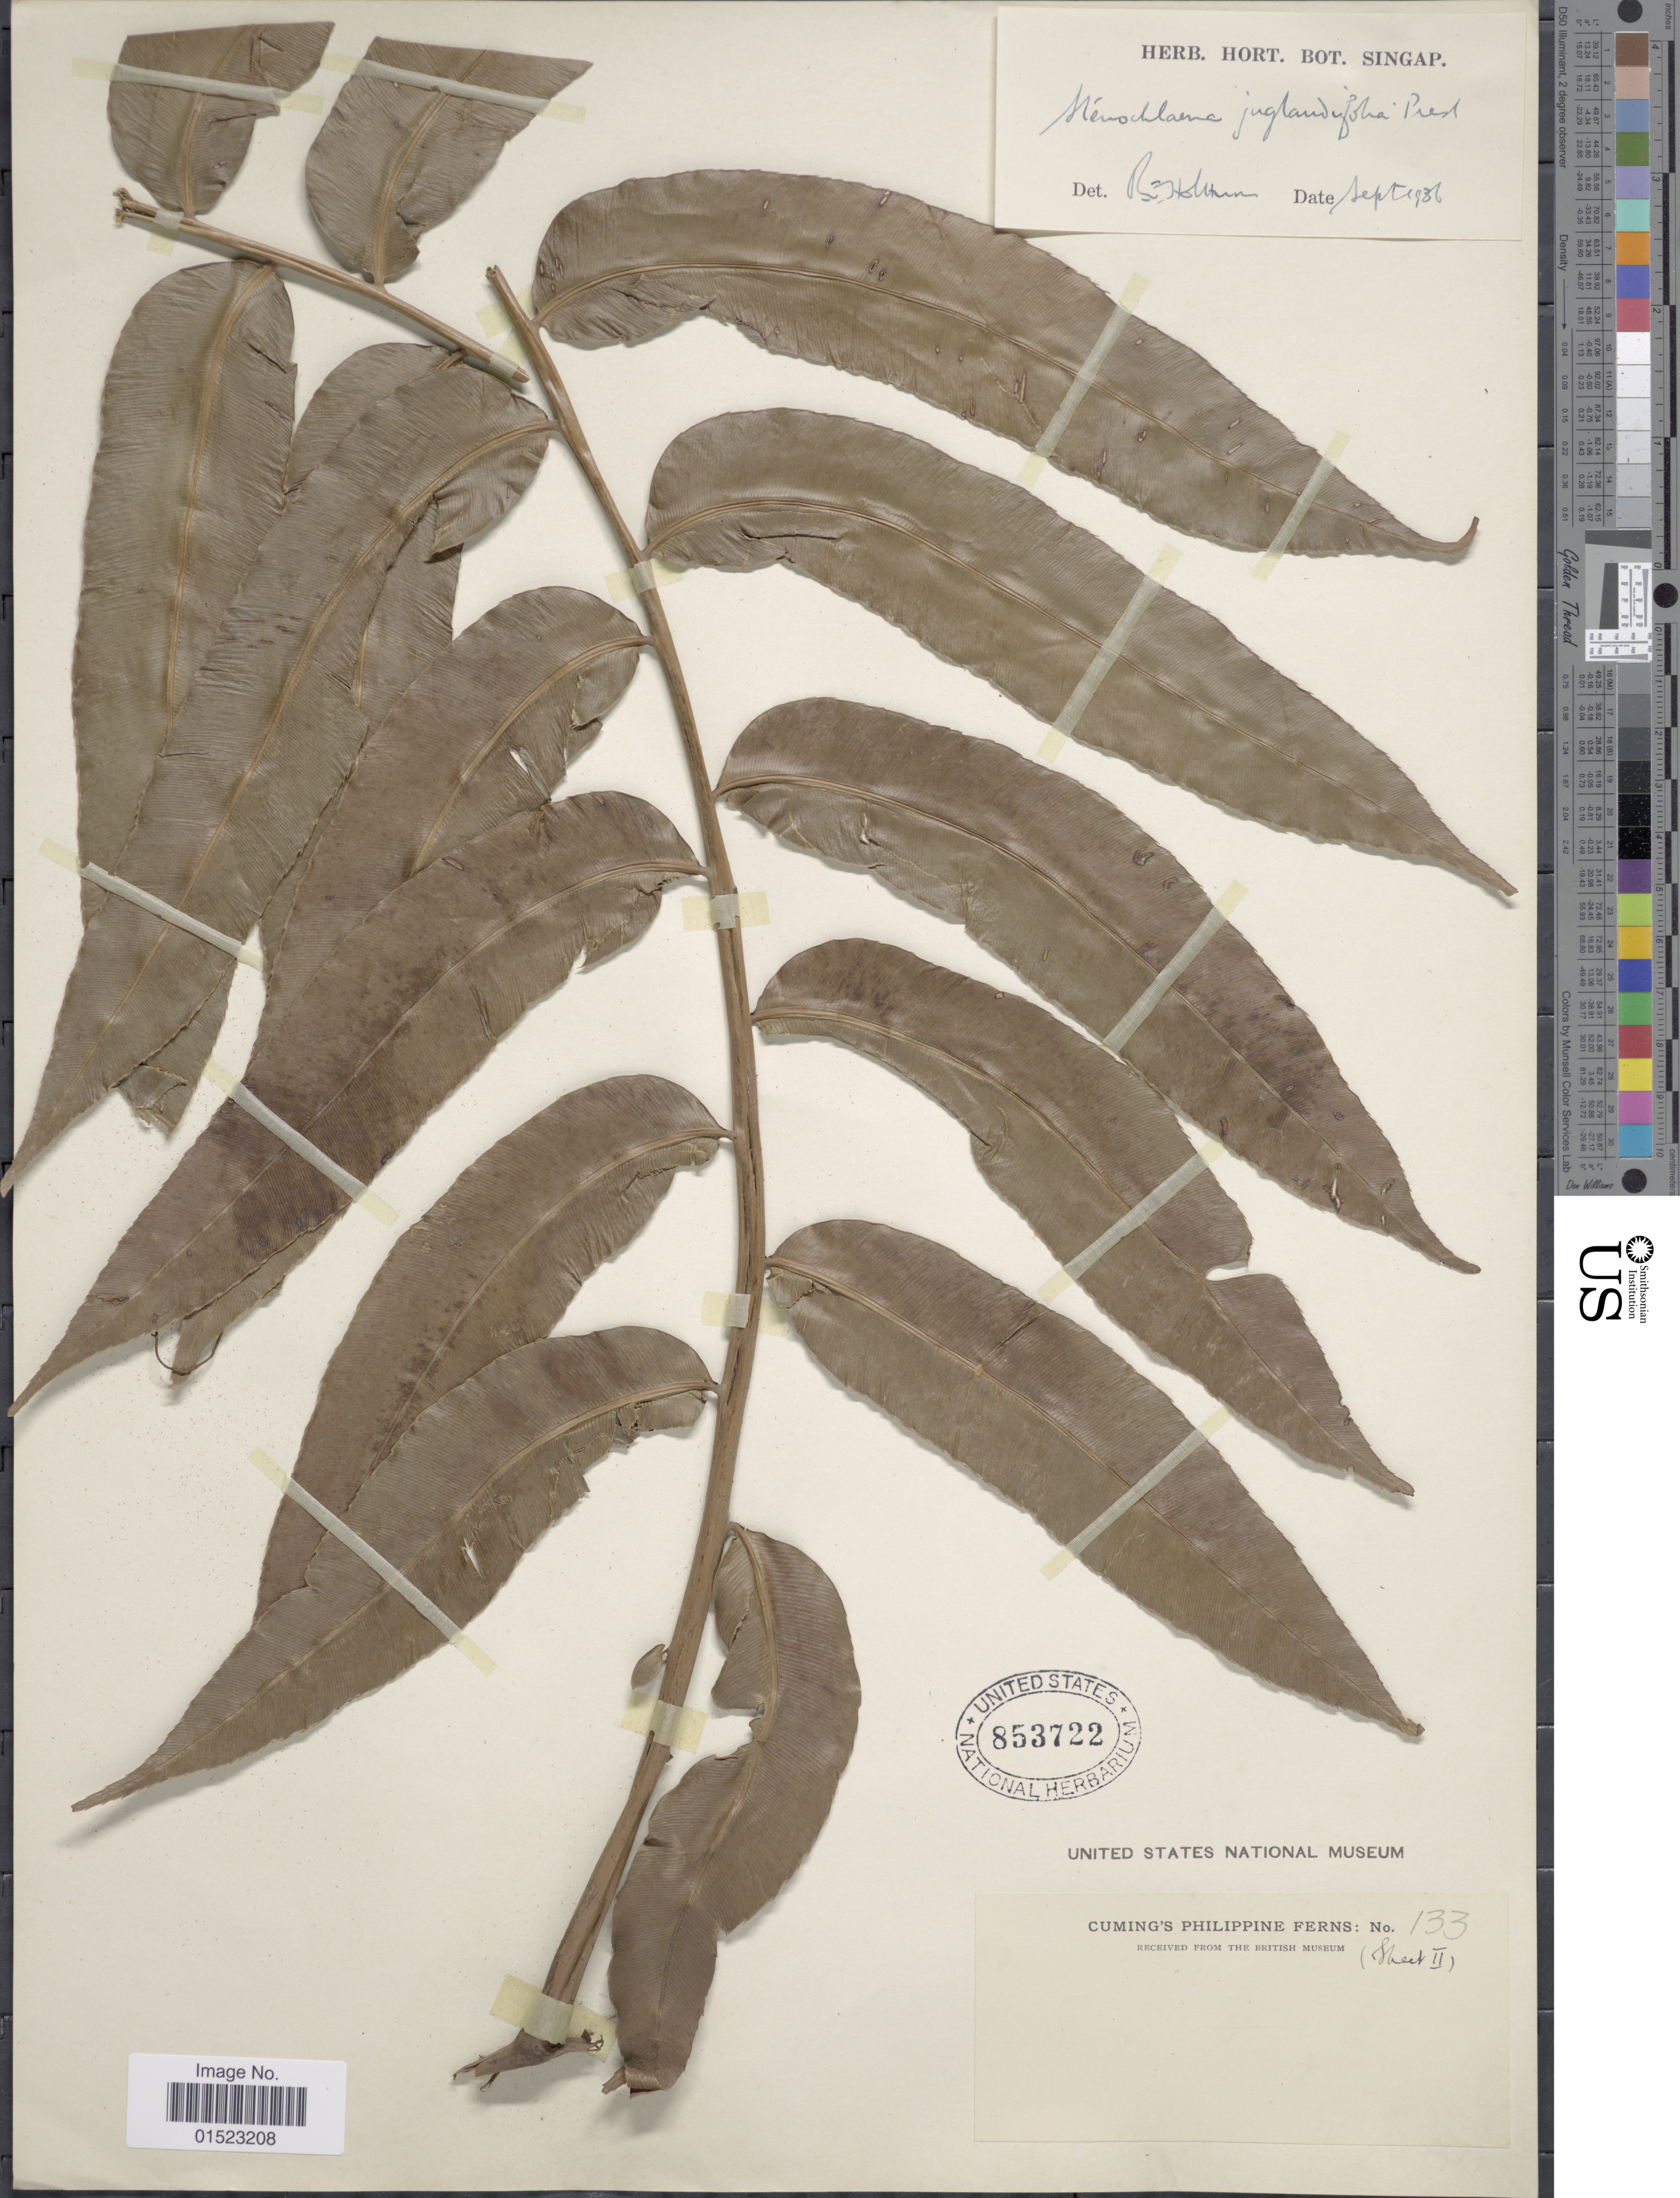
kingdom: Plantae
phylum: Tracheophyta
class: Polypodiopsida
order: Polypodiales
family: Blechnaceae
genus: Stenochlaena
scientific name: Stenochlaena milnei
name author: Underw.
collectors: -. Cuming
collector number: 133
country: Philippines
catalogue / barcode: US 853722